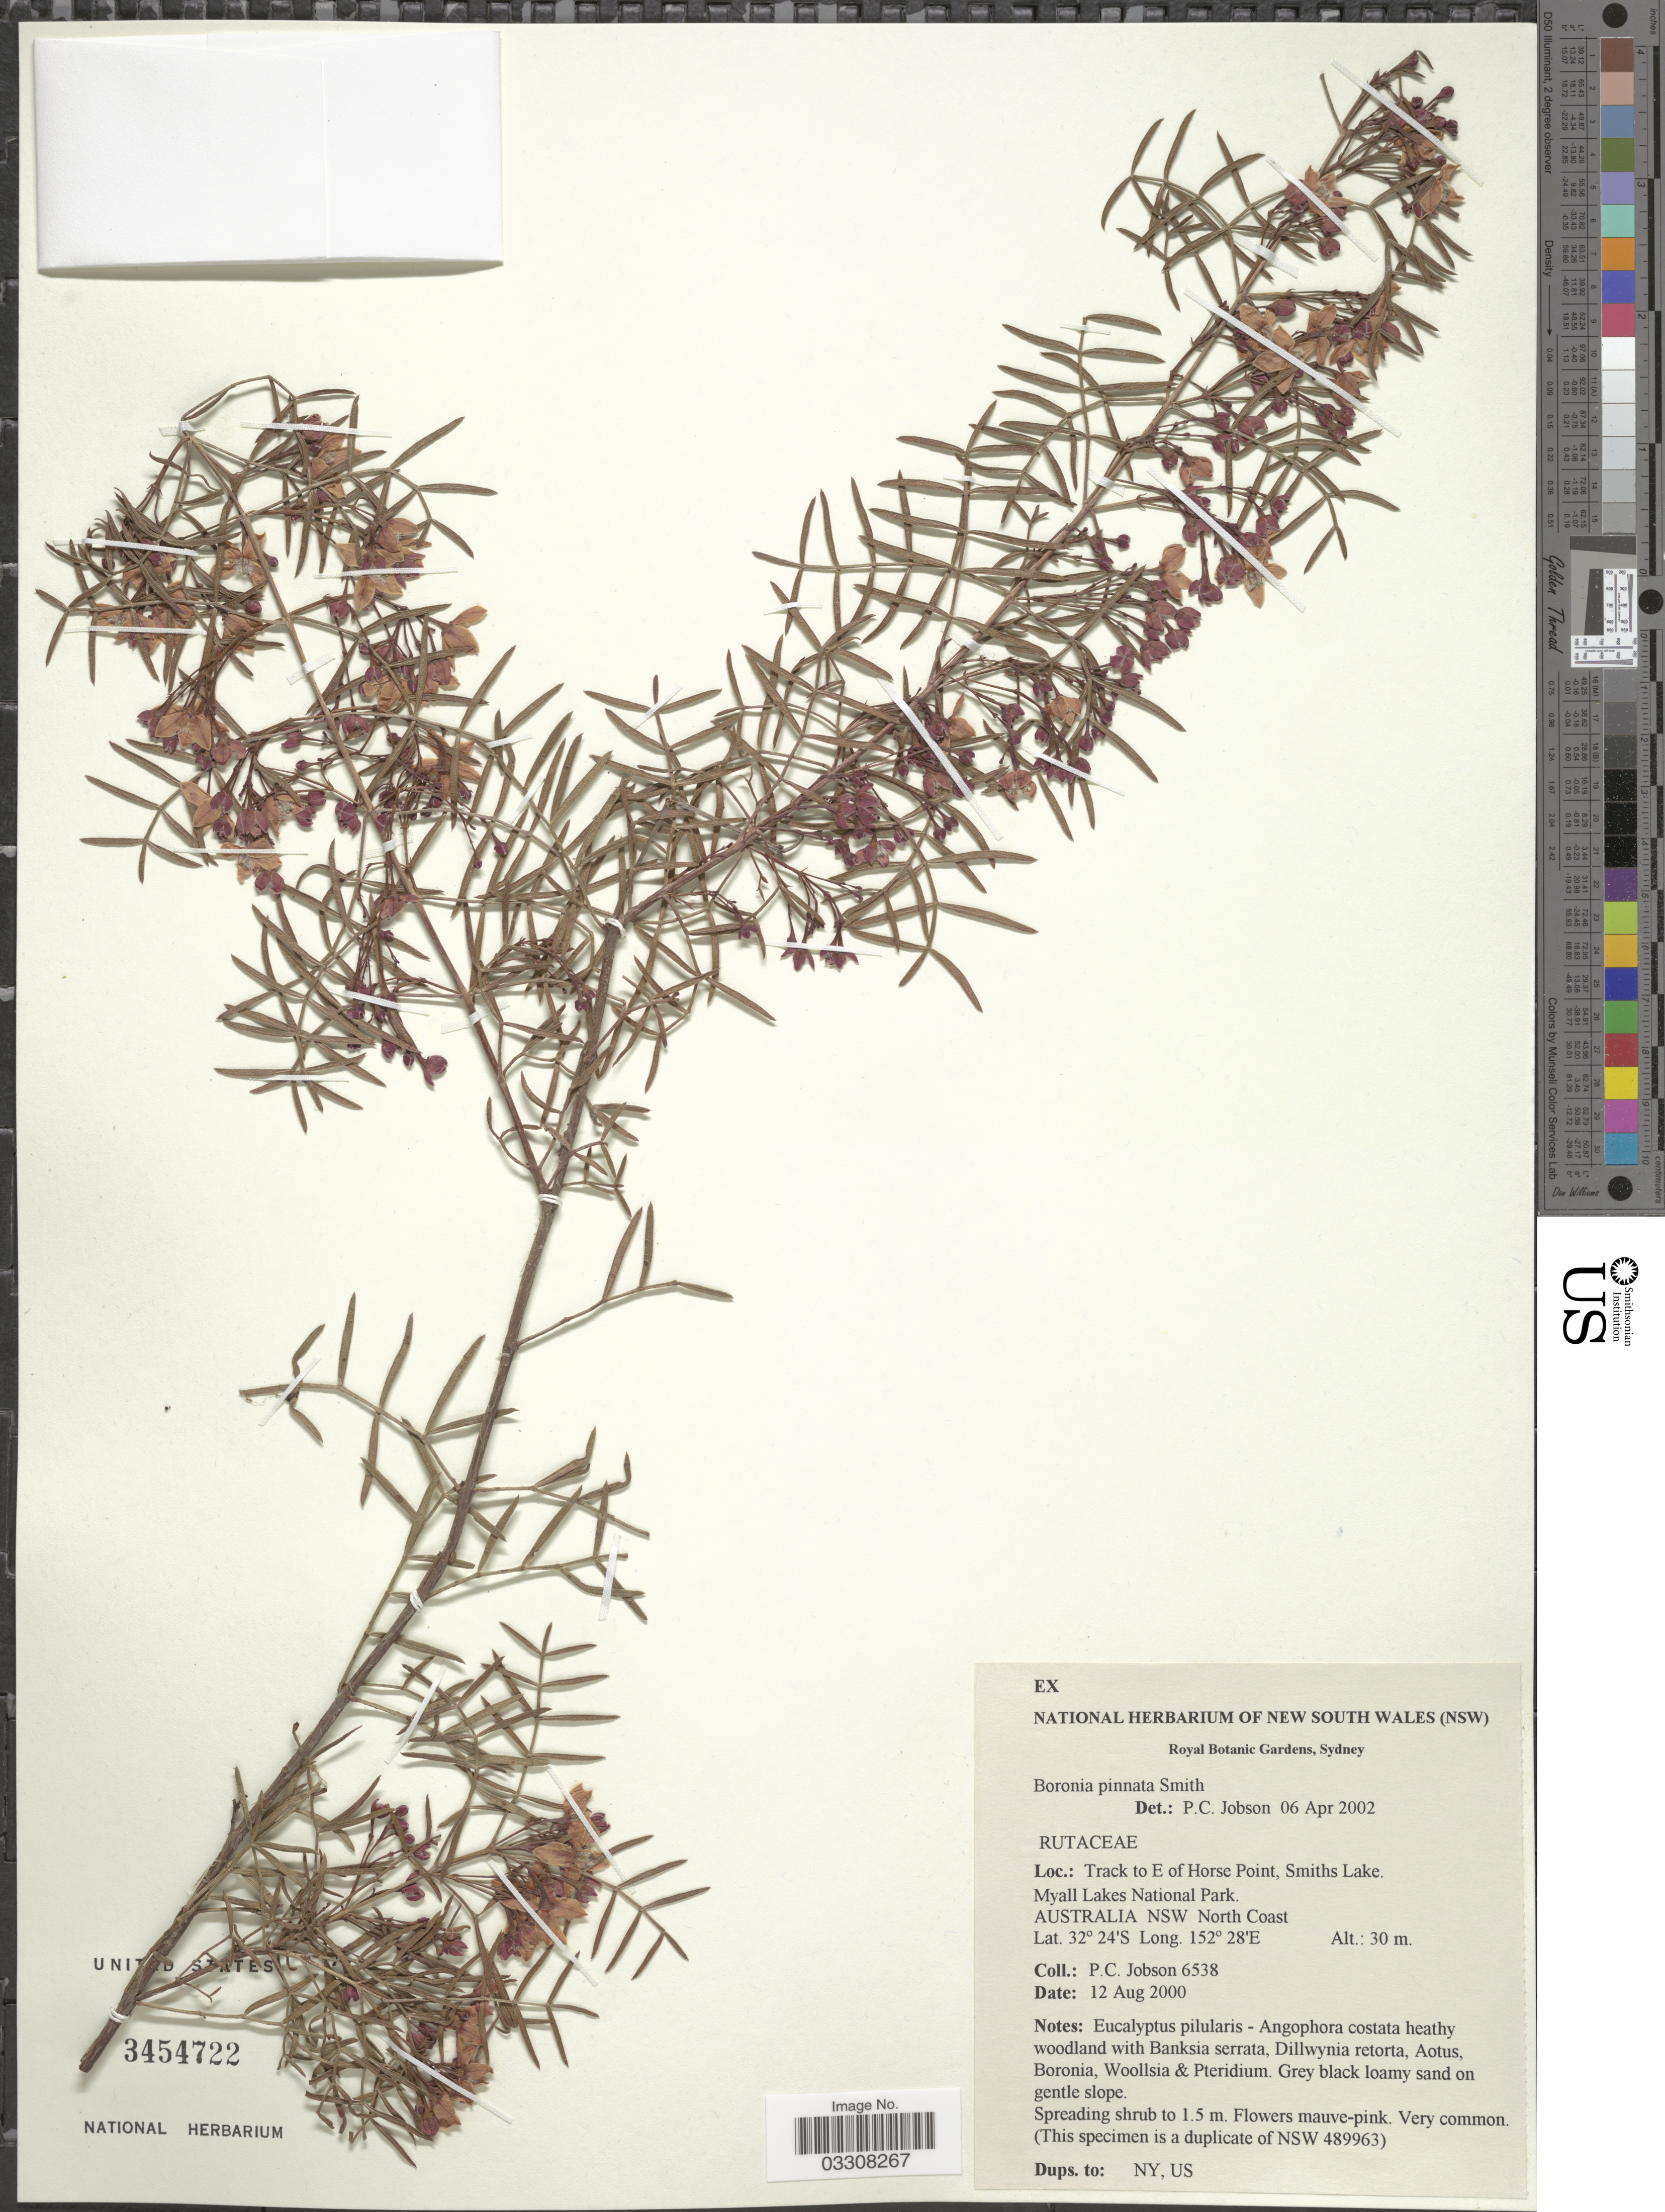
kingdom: Plantae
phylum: Tracheophyta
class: Magnoliopsida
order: Sapindales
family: Rutaceae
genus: Boronia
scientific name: Boronia pinnata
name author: Sm.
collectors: P. Jobson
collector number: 6538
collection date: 2000-08-12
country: Australia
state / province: New South Wales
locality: Track to E of Horse Point, Smiths Lake. Myall Lakes National Park. NSW North Coast.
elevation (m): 30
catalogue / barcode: US 3454722